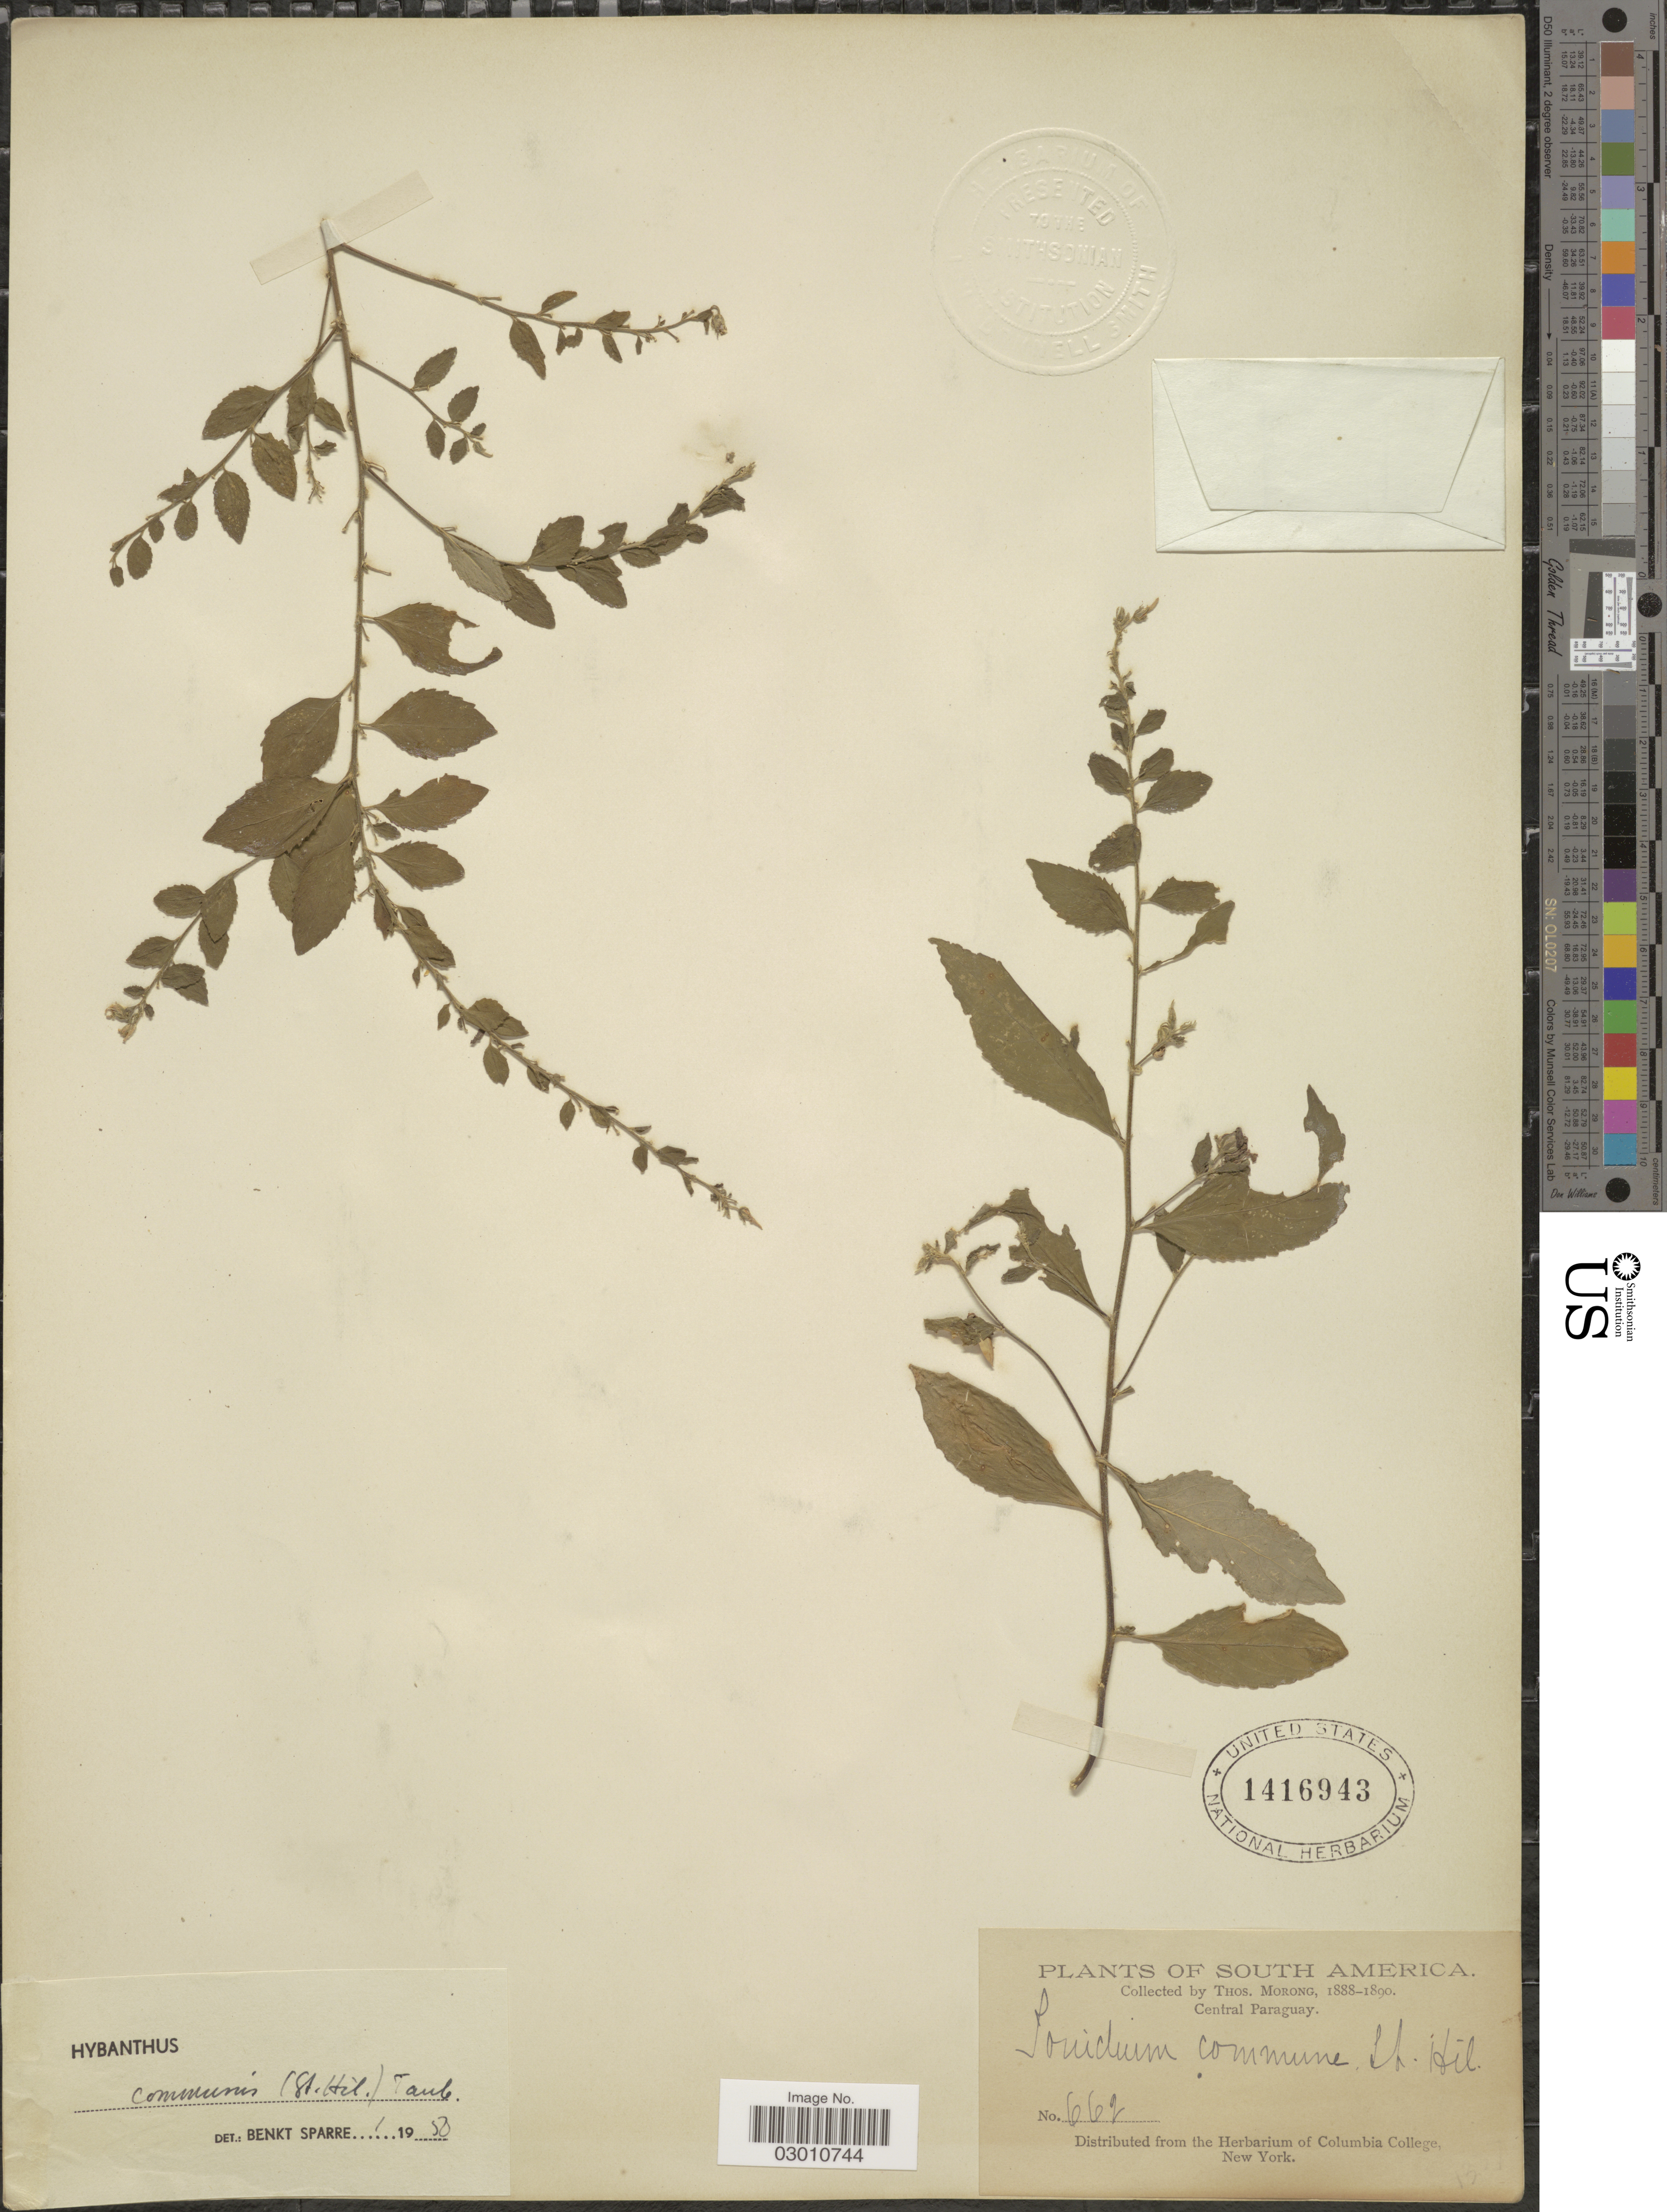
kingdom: Plantae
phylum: Tracheophyta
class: Magnoliopsida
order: Malpighiales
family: Violaceae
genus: Pombalia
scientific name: Pombalia communis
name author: (A. St.-Hil.) Paula-Souza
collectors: ex herb. T. Morong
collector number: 662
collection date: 1888/1890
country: Paraguay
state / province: Central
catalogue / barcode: US 1416943